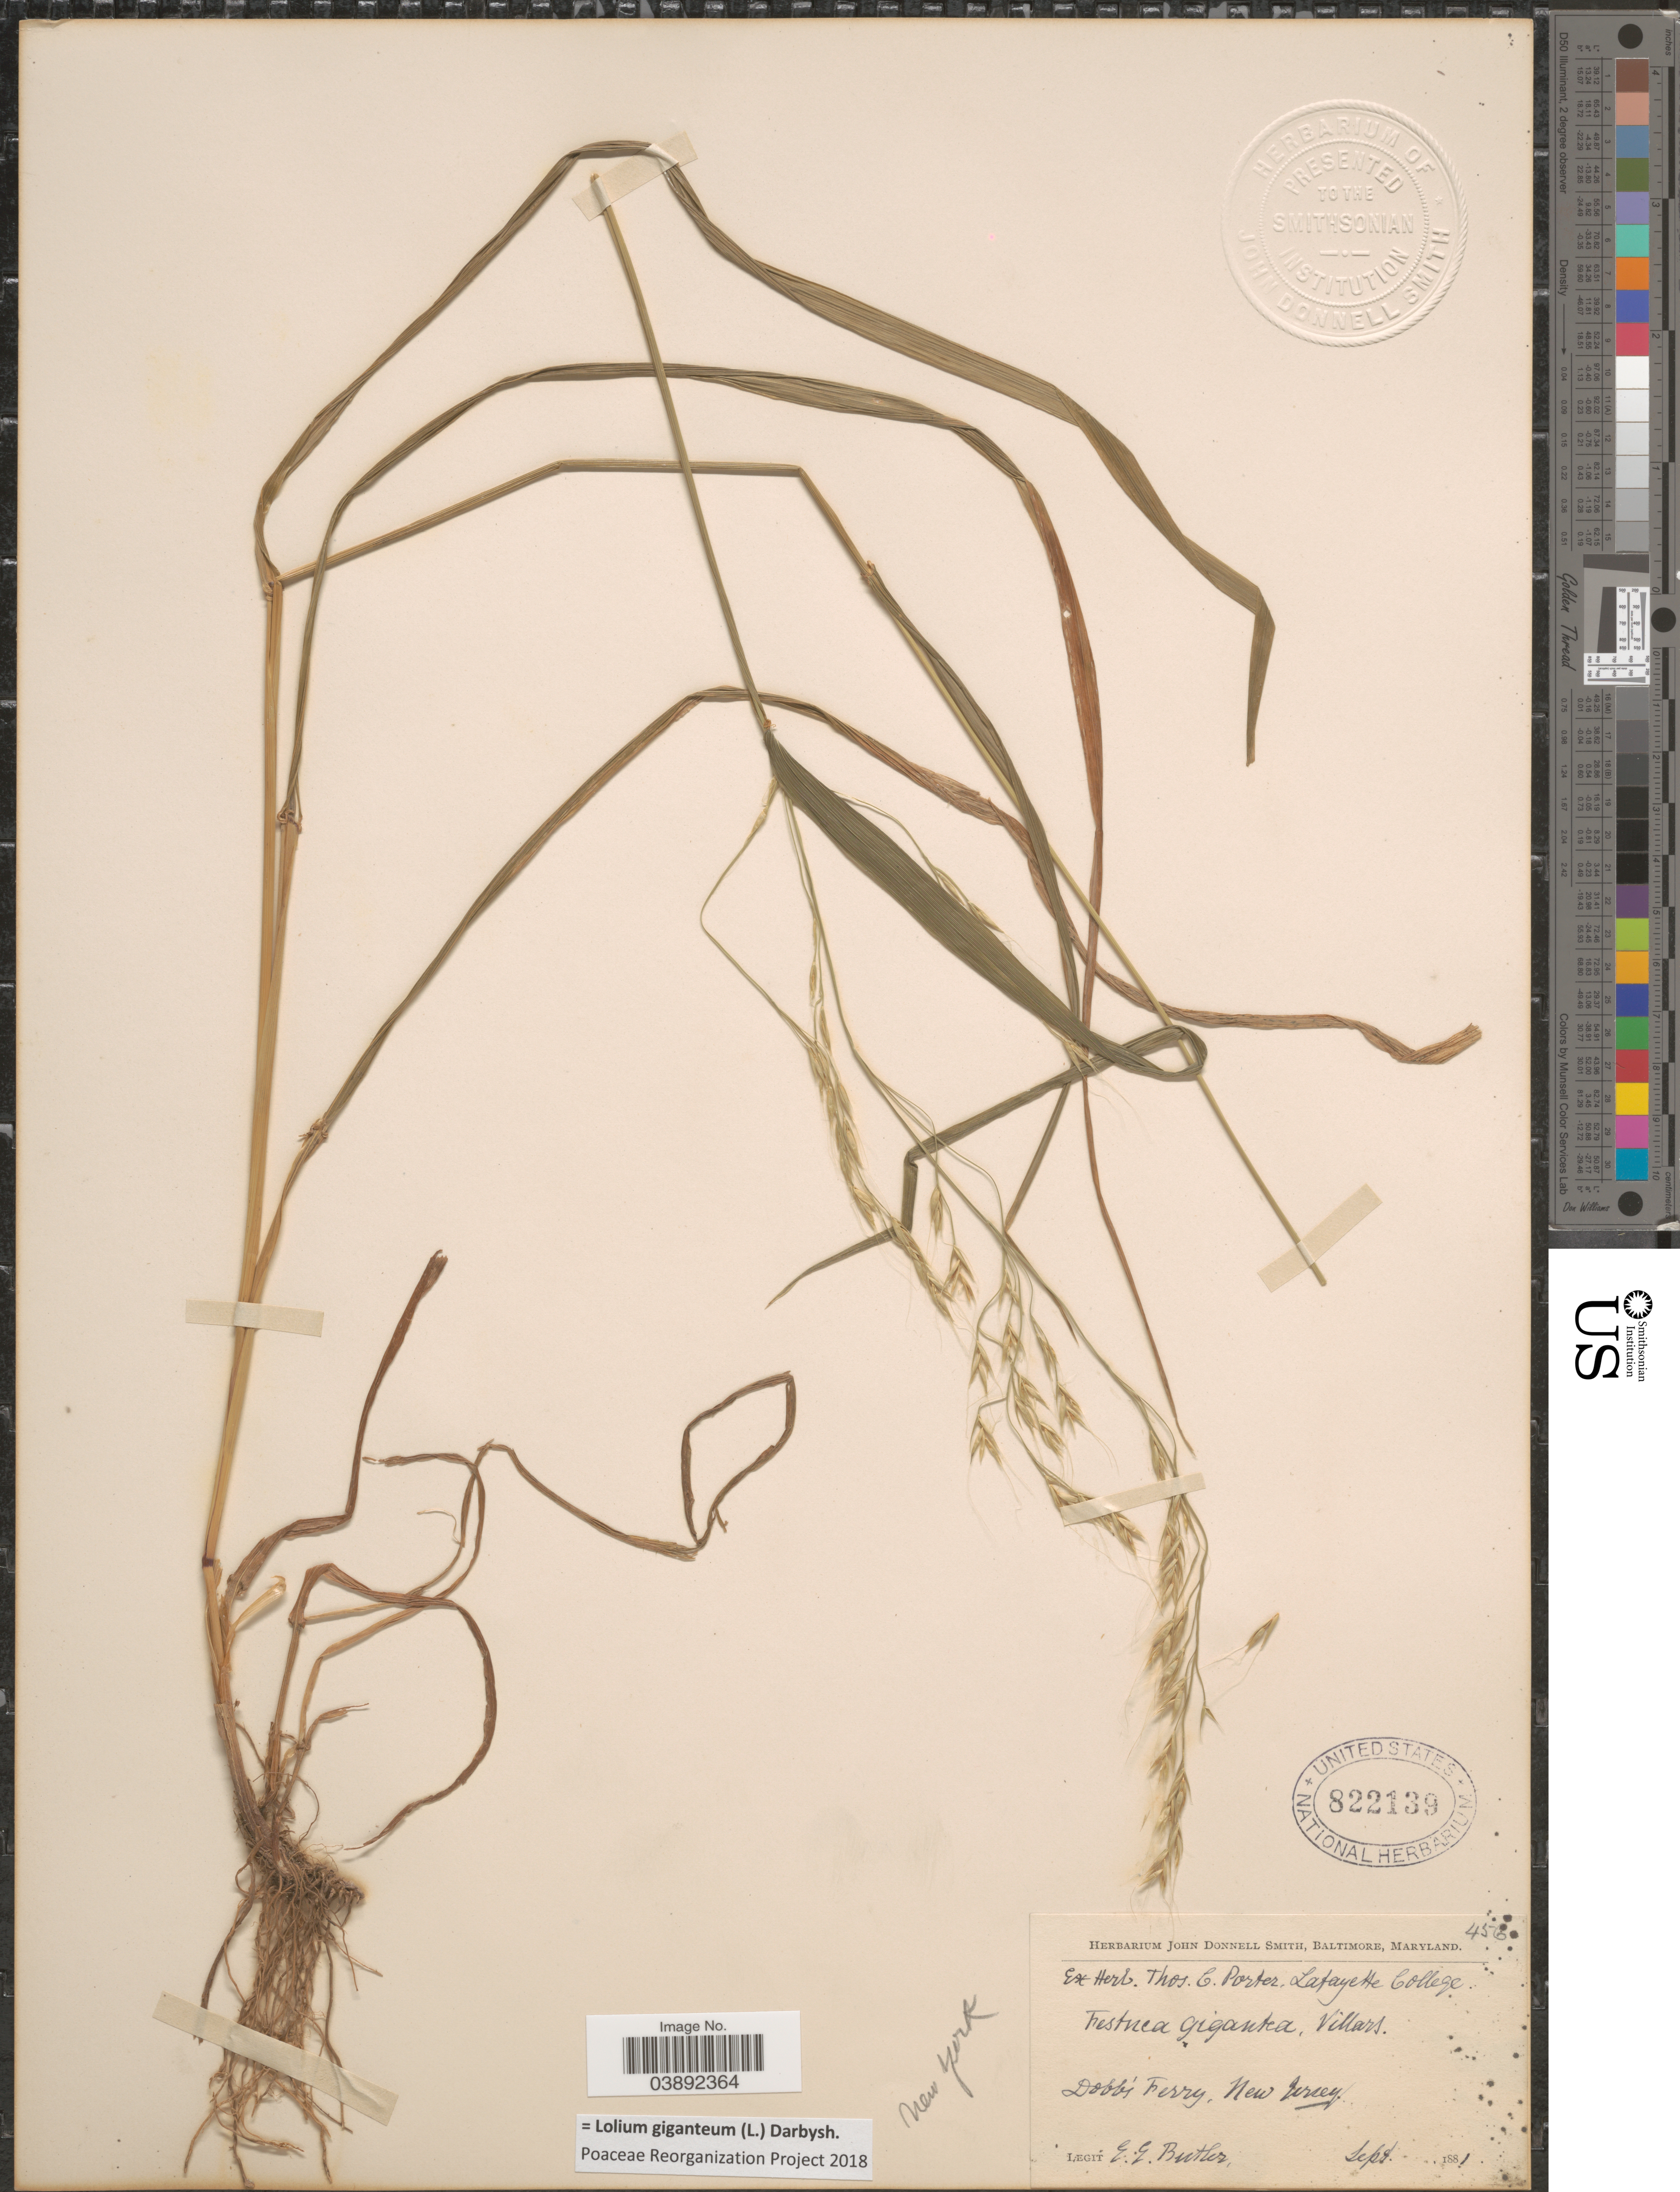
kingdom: Plantae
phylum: Tracheophyta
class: Liliopsida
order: Poales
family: Poaceae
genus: Lolium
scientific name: Lolium giganteum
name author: (L.) Darbysh.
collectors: E. Butler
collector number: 456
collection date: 1881-09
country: United States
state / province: New Jersey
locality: Dobb's Ferry.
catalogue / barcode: US 822139